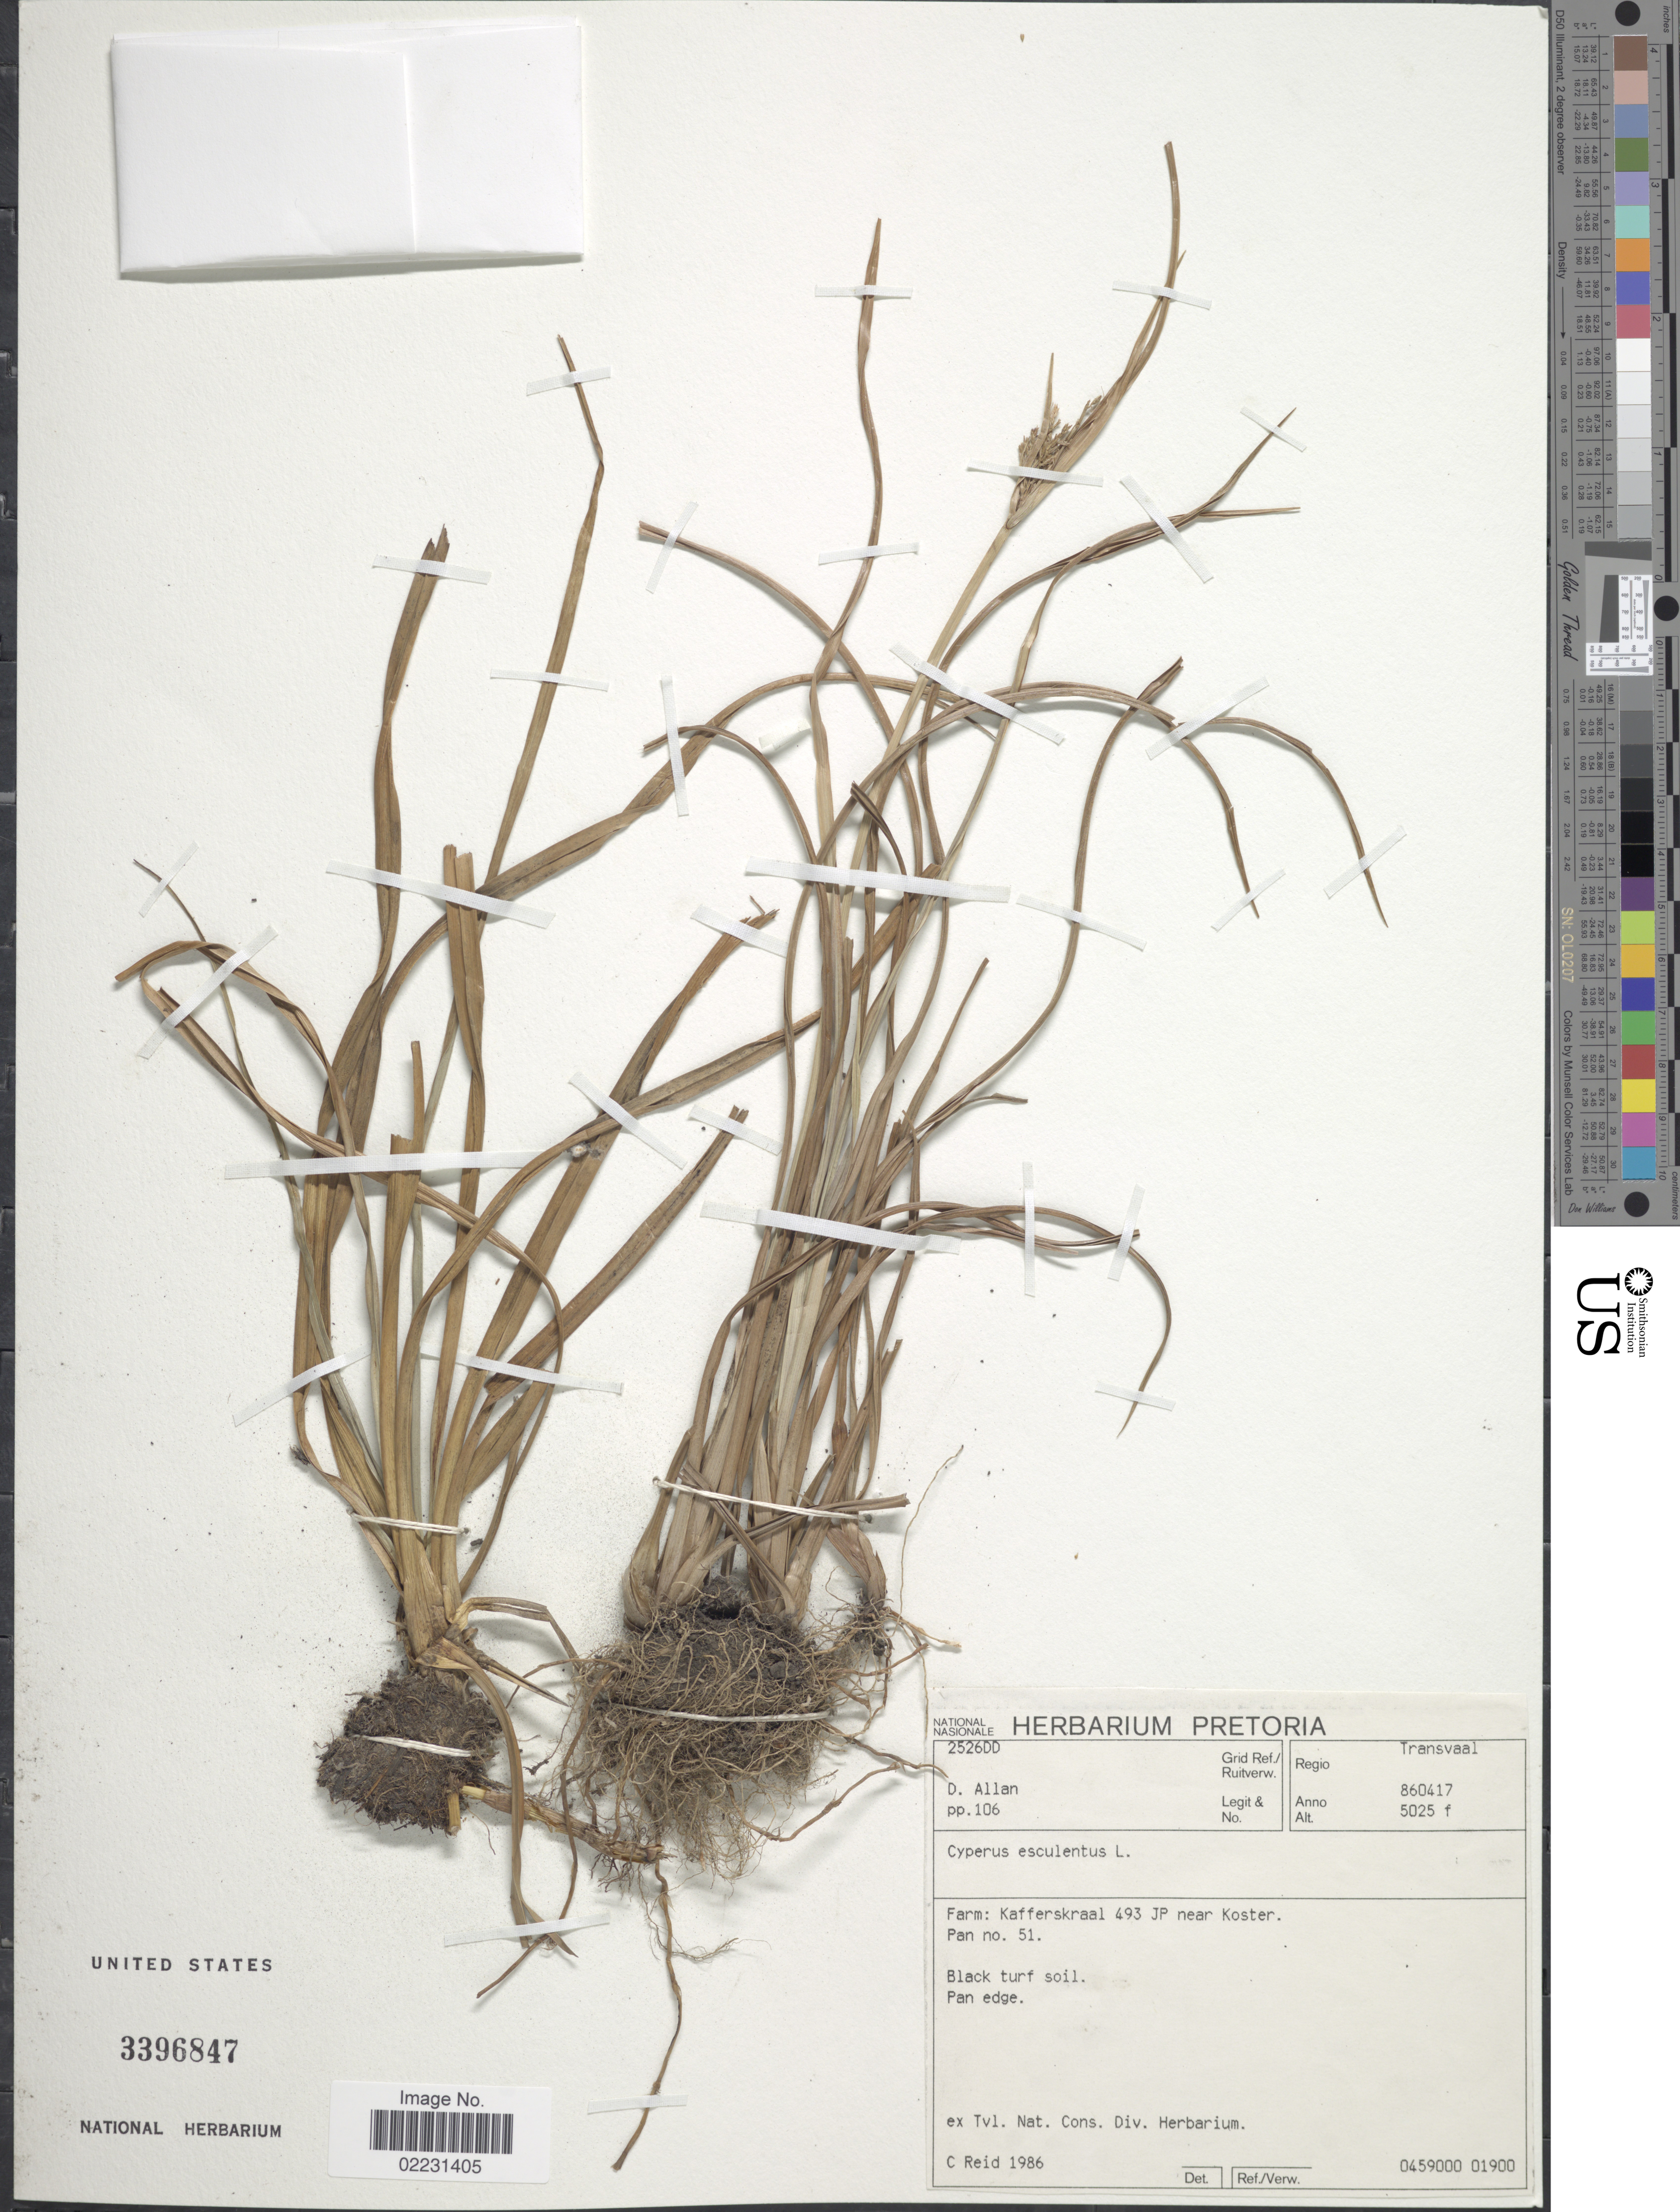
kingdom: Plantae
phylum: Tracheophyta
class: Liliopsida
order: Poales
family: Cyperaceae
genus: Cyperus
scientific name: Cyperus esculentus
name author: L.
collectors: D. Allan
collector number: pp. 106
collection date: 1986-04-17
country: South Africa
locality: Transvaal. Farm: Kafferskraal 493 JP near Koster. Pan no. 51.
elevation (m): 1532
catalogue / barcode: US 3396847